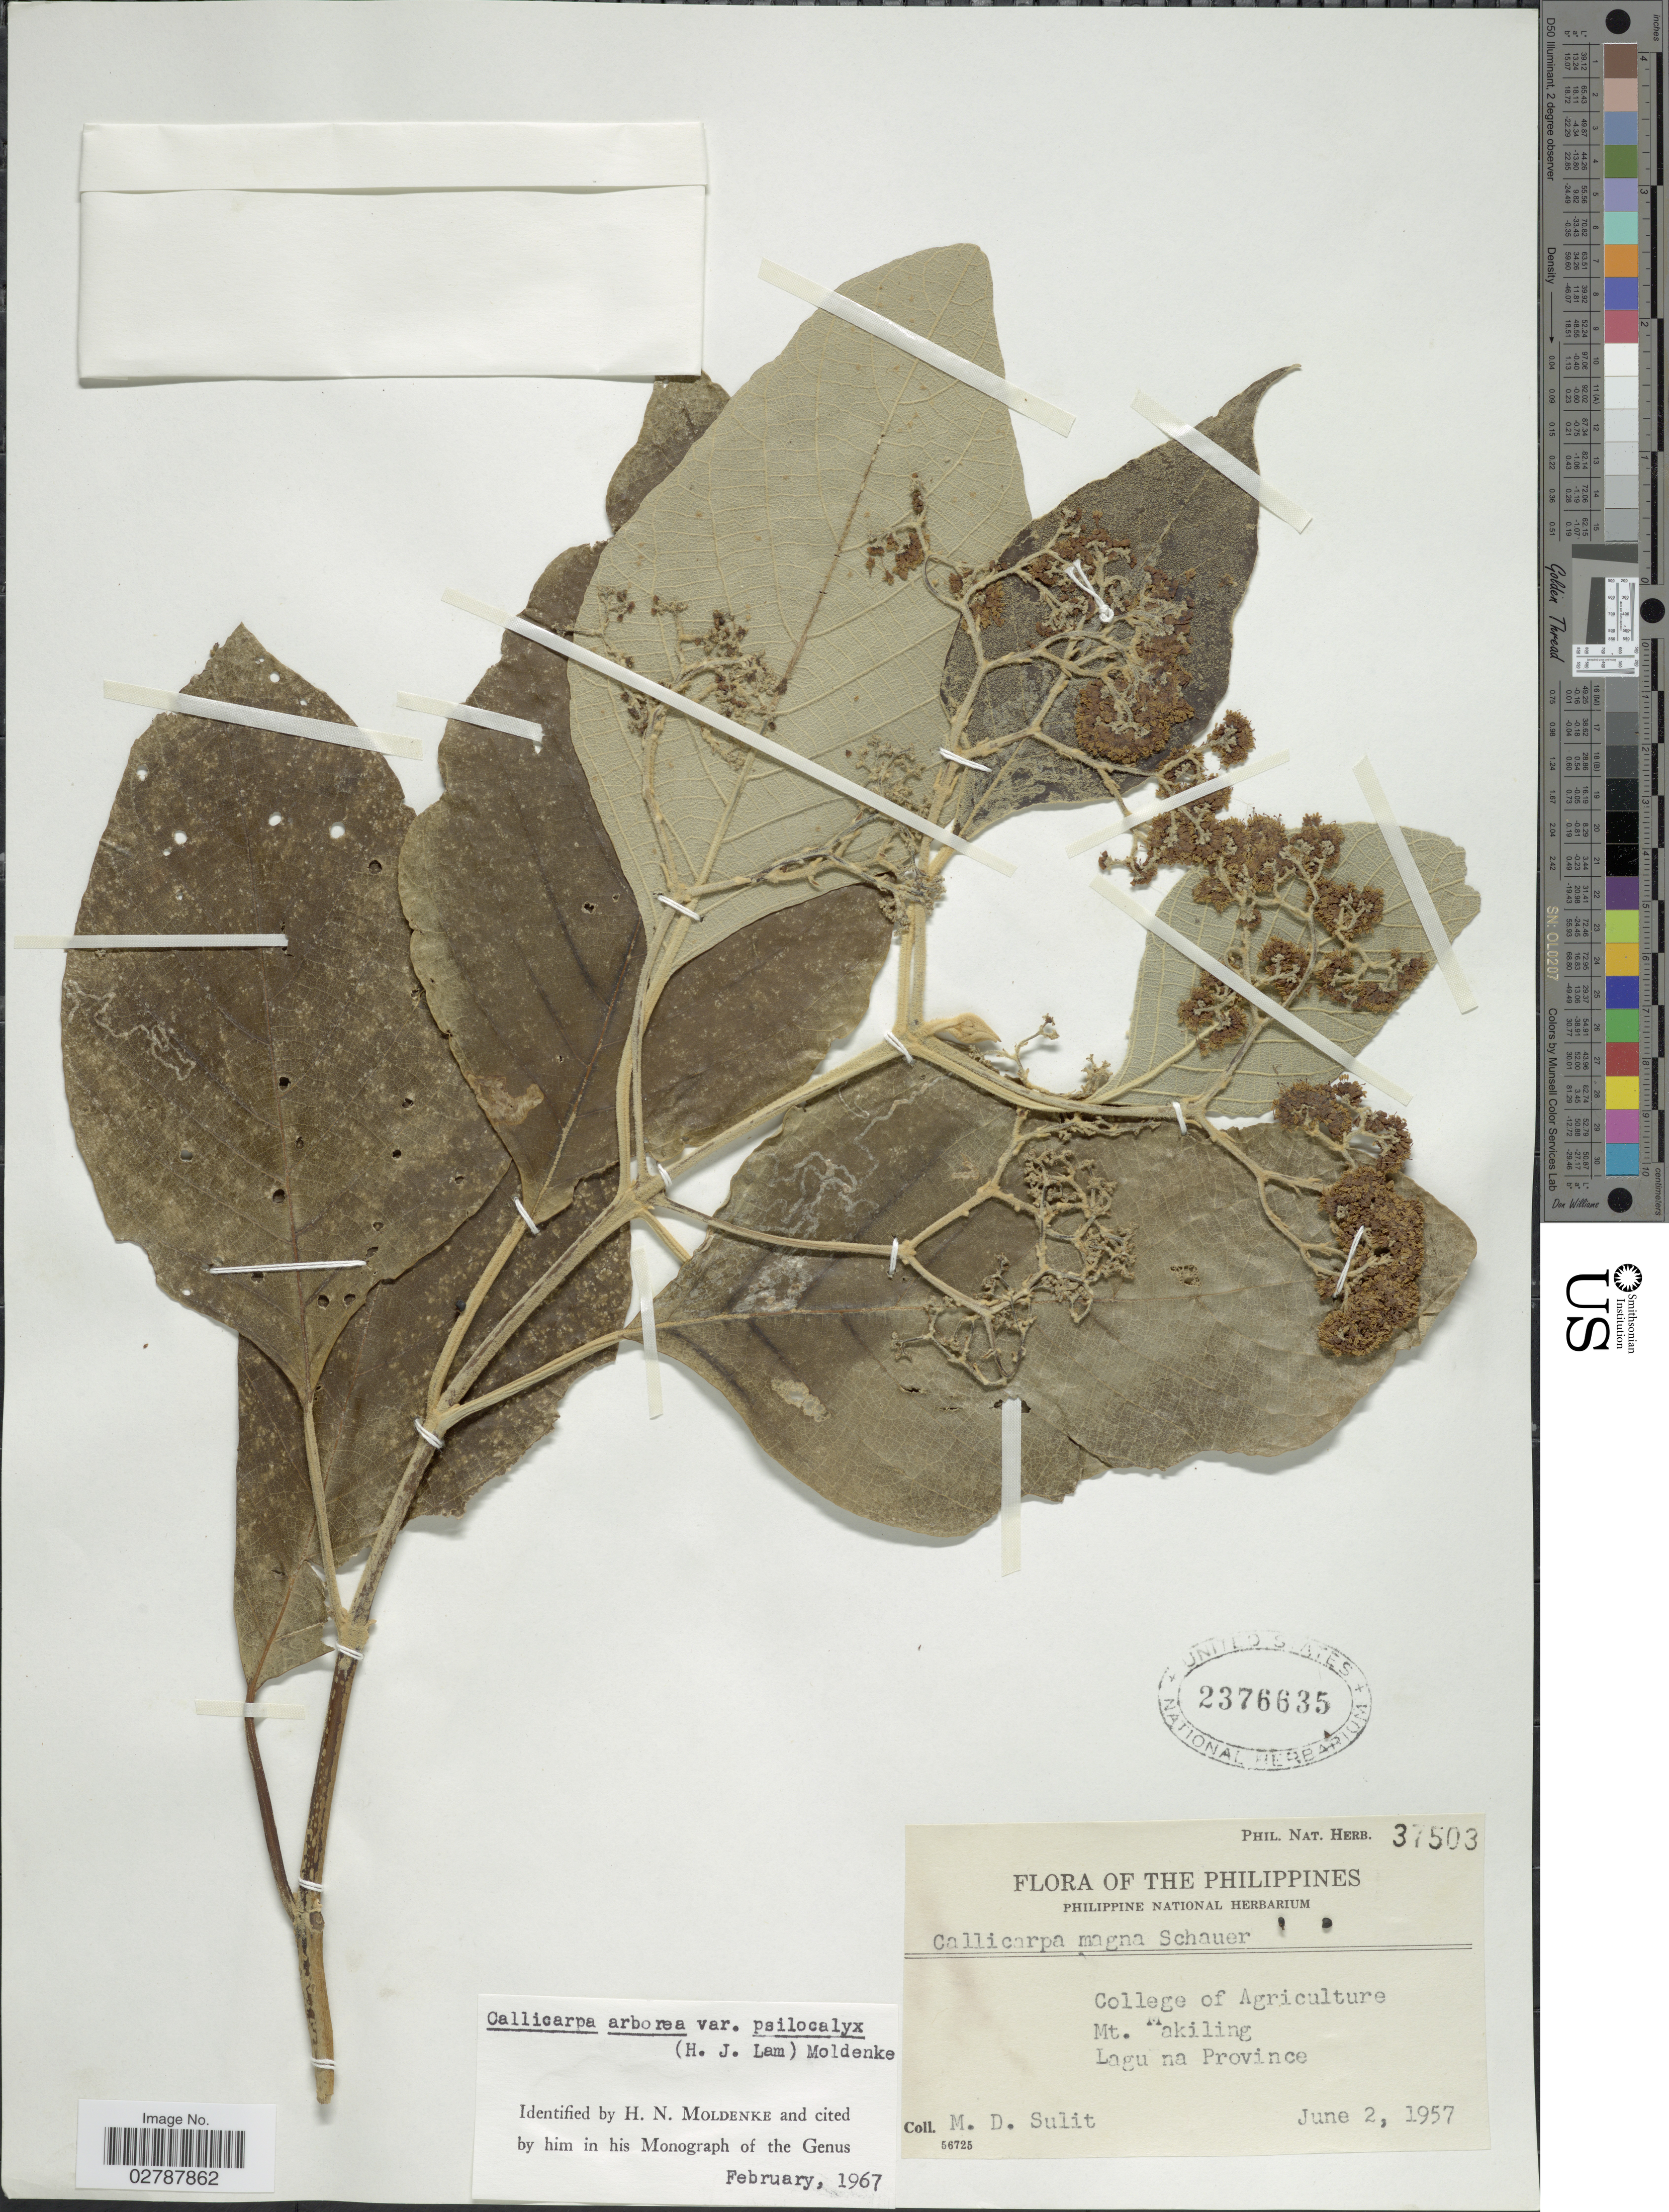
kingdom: Plantae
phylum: Tracheophyta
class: Magnoliopsida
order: Lamiales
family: Lamiaceae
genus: Callicarpa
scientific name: Callicarpa arborea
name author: Roxb.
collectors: M. Sulit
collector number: Phil. Nat. Herb.37503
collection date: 1957-06-02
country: Philippines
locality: College of Agriculture. Mt. Makiling. Lagu na Province.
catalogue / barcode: US 2376635